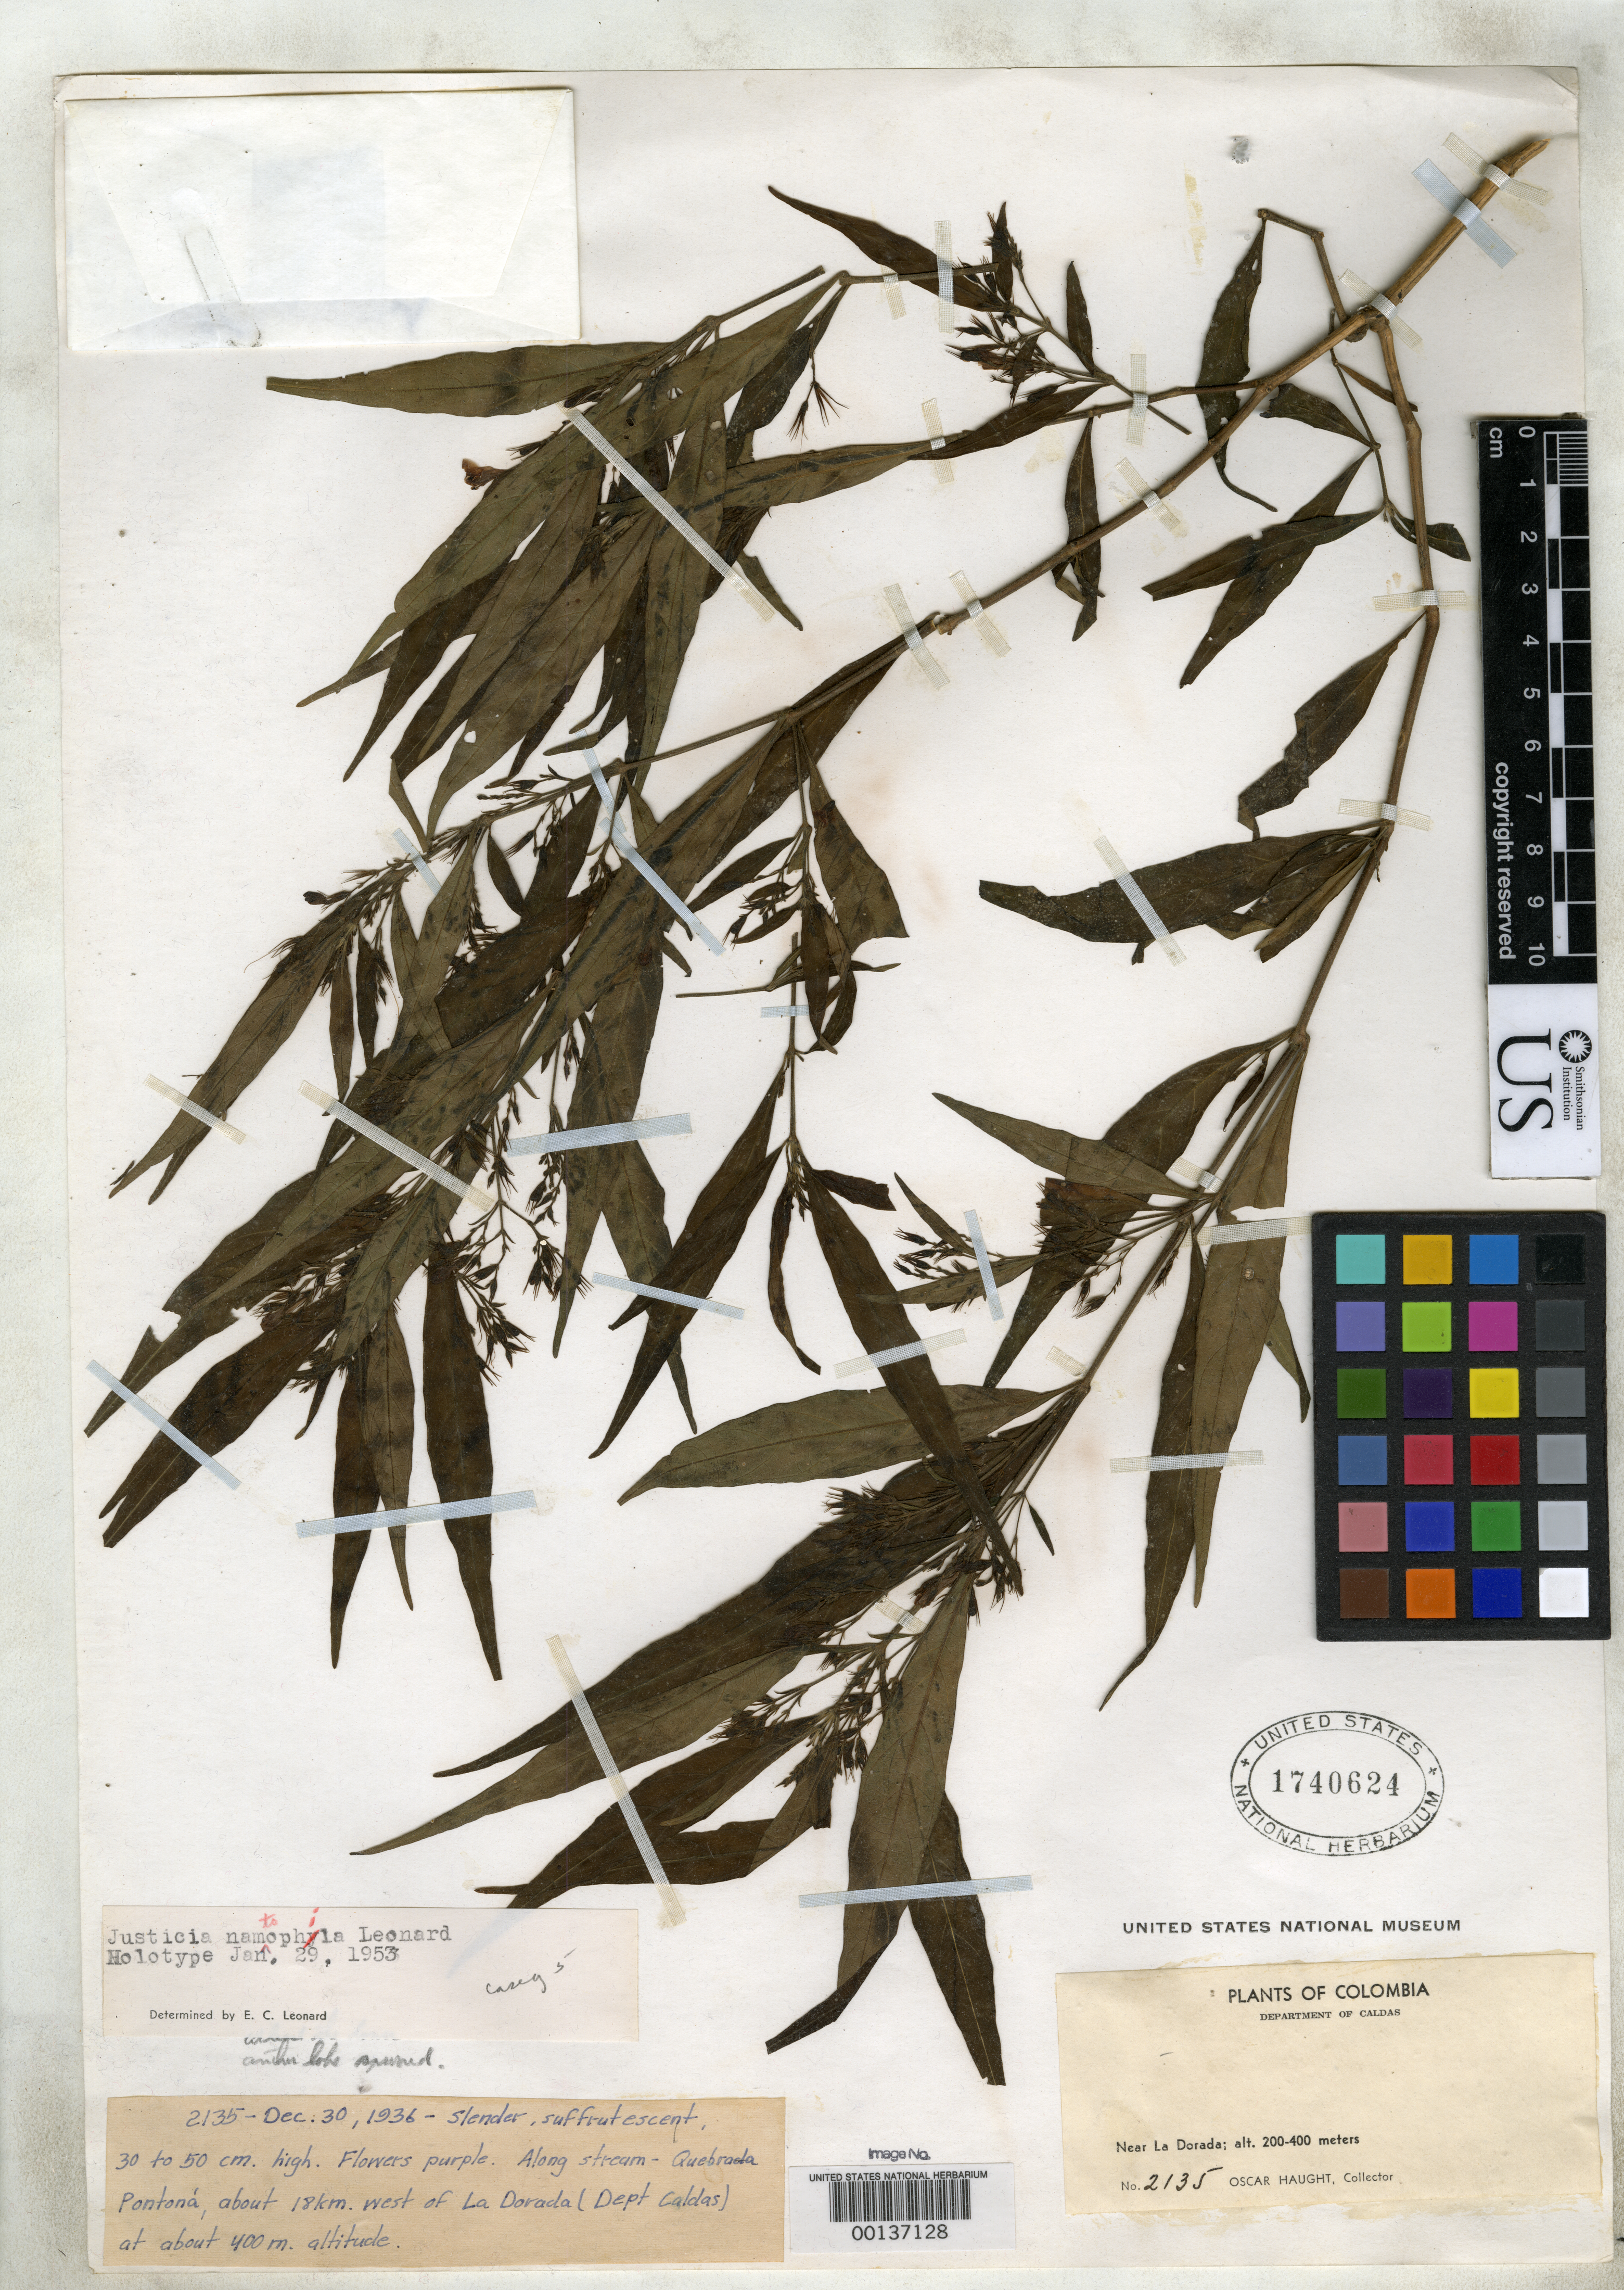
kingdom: Plantae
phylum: Tracheophyta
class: Magnoliopsida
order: Lamiales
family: Acanthaceae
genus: Justicia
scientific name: Justicia namatophylla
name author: Leonard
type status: Holotype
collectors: O. L. Haught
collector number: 2135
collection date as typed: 30 Dec 1936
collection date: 1936-12-30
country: Colombia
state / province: Caldas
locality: Near La Dorada.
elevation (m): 200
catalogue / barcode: US 1740624